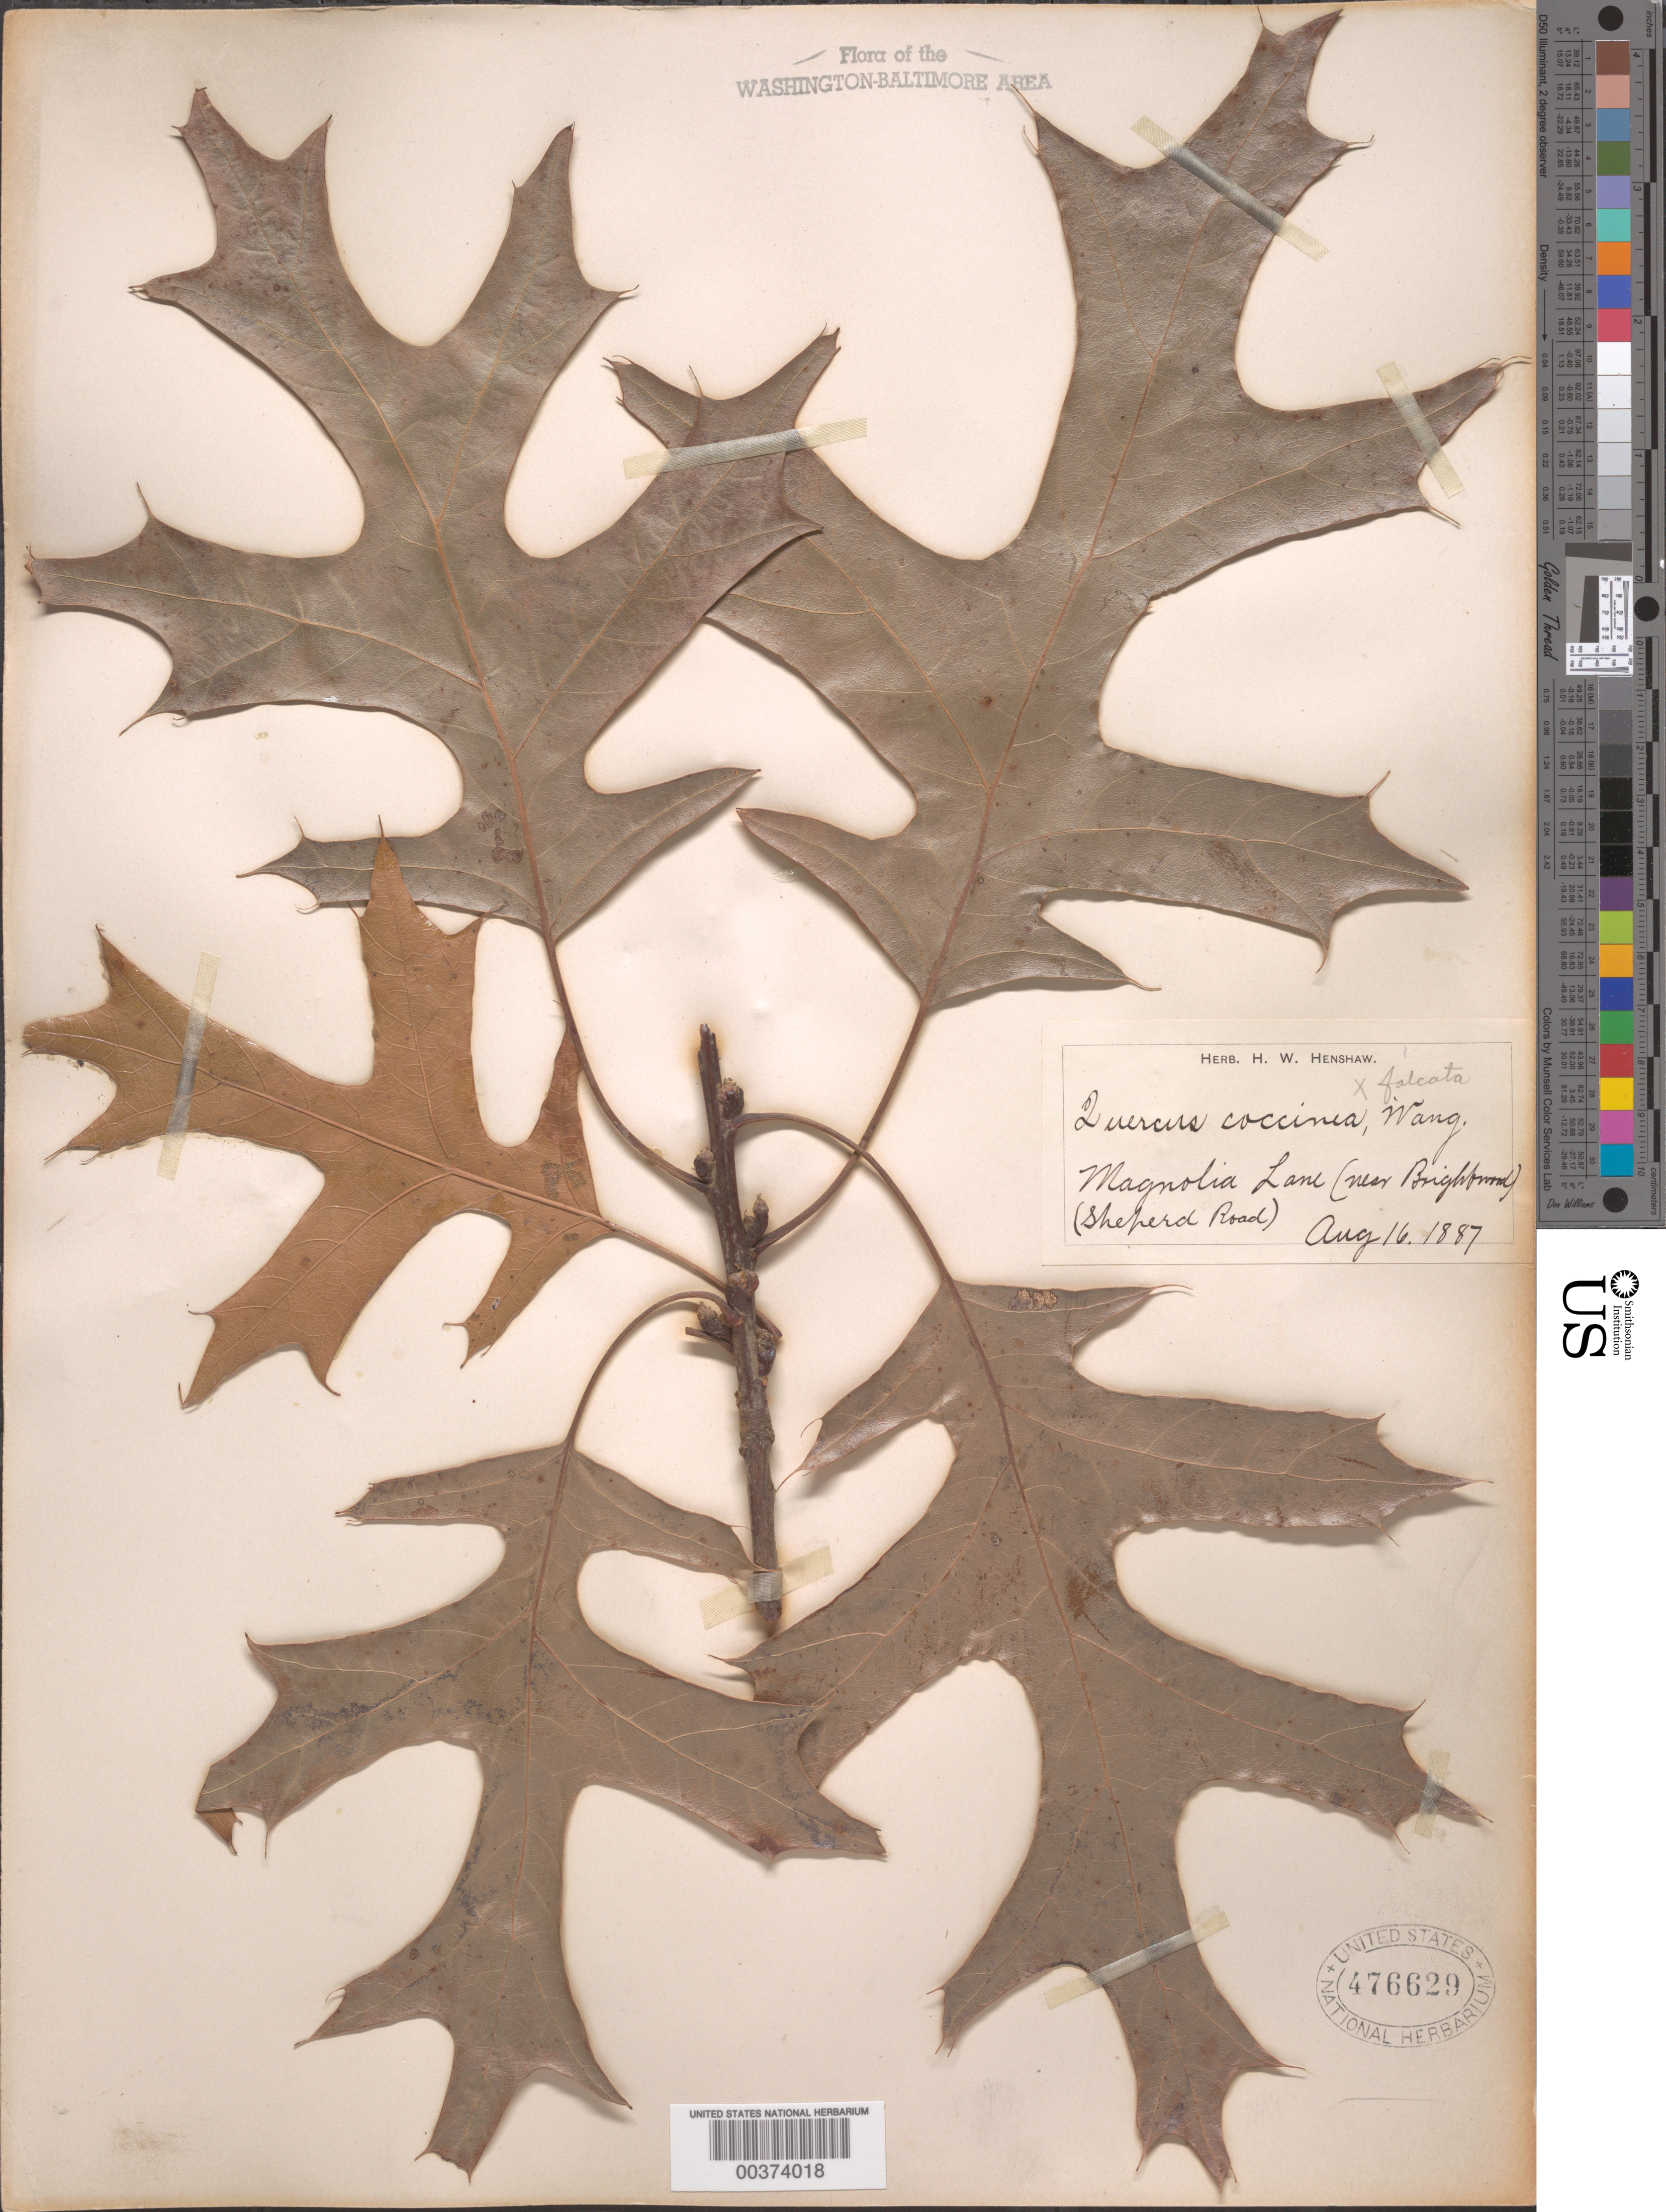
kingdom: Plantae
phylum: Tracheophyta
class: Magnoliopsida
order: Fagales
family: Fagaceae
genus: Quercus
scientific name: Quercus coccinea x Q. falcata Michx.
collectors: H. Henshaw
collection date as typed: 16 Aug 1887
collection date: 1887-08-16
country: United States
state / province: Maryland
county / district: Prince George's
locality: Magnolia Lane, Brightwood vicinity, Sheperd Road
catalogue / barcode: US 476629